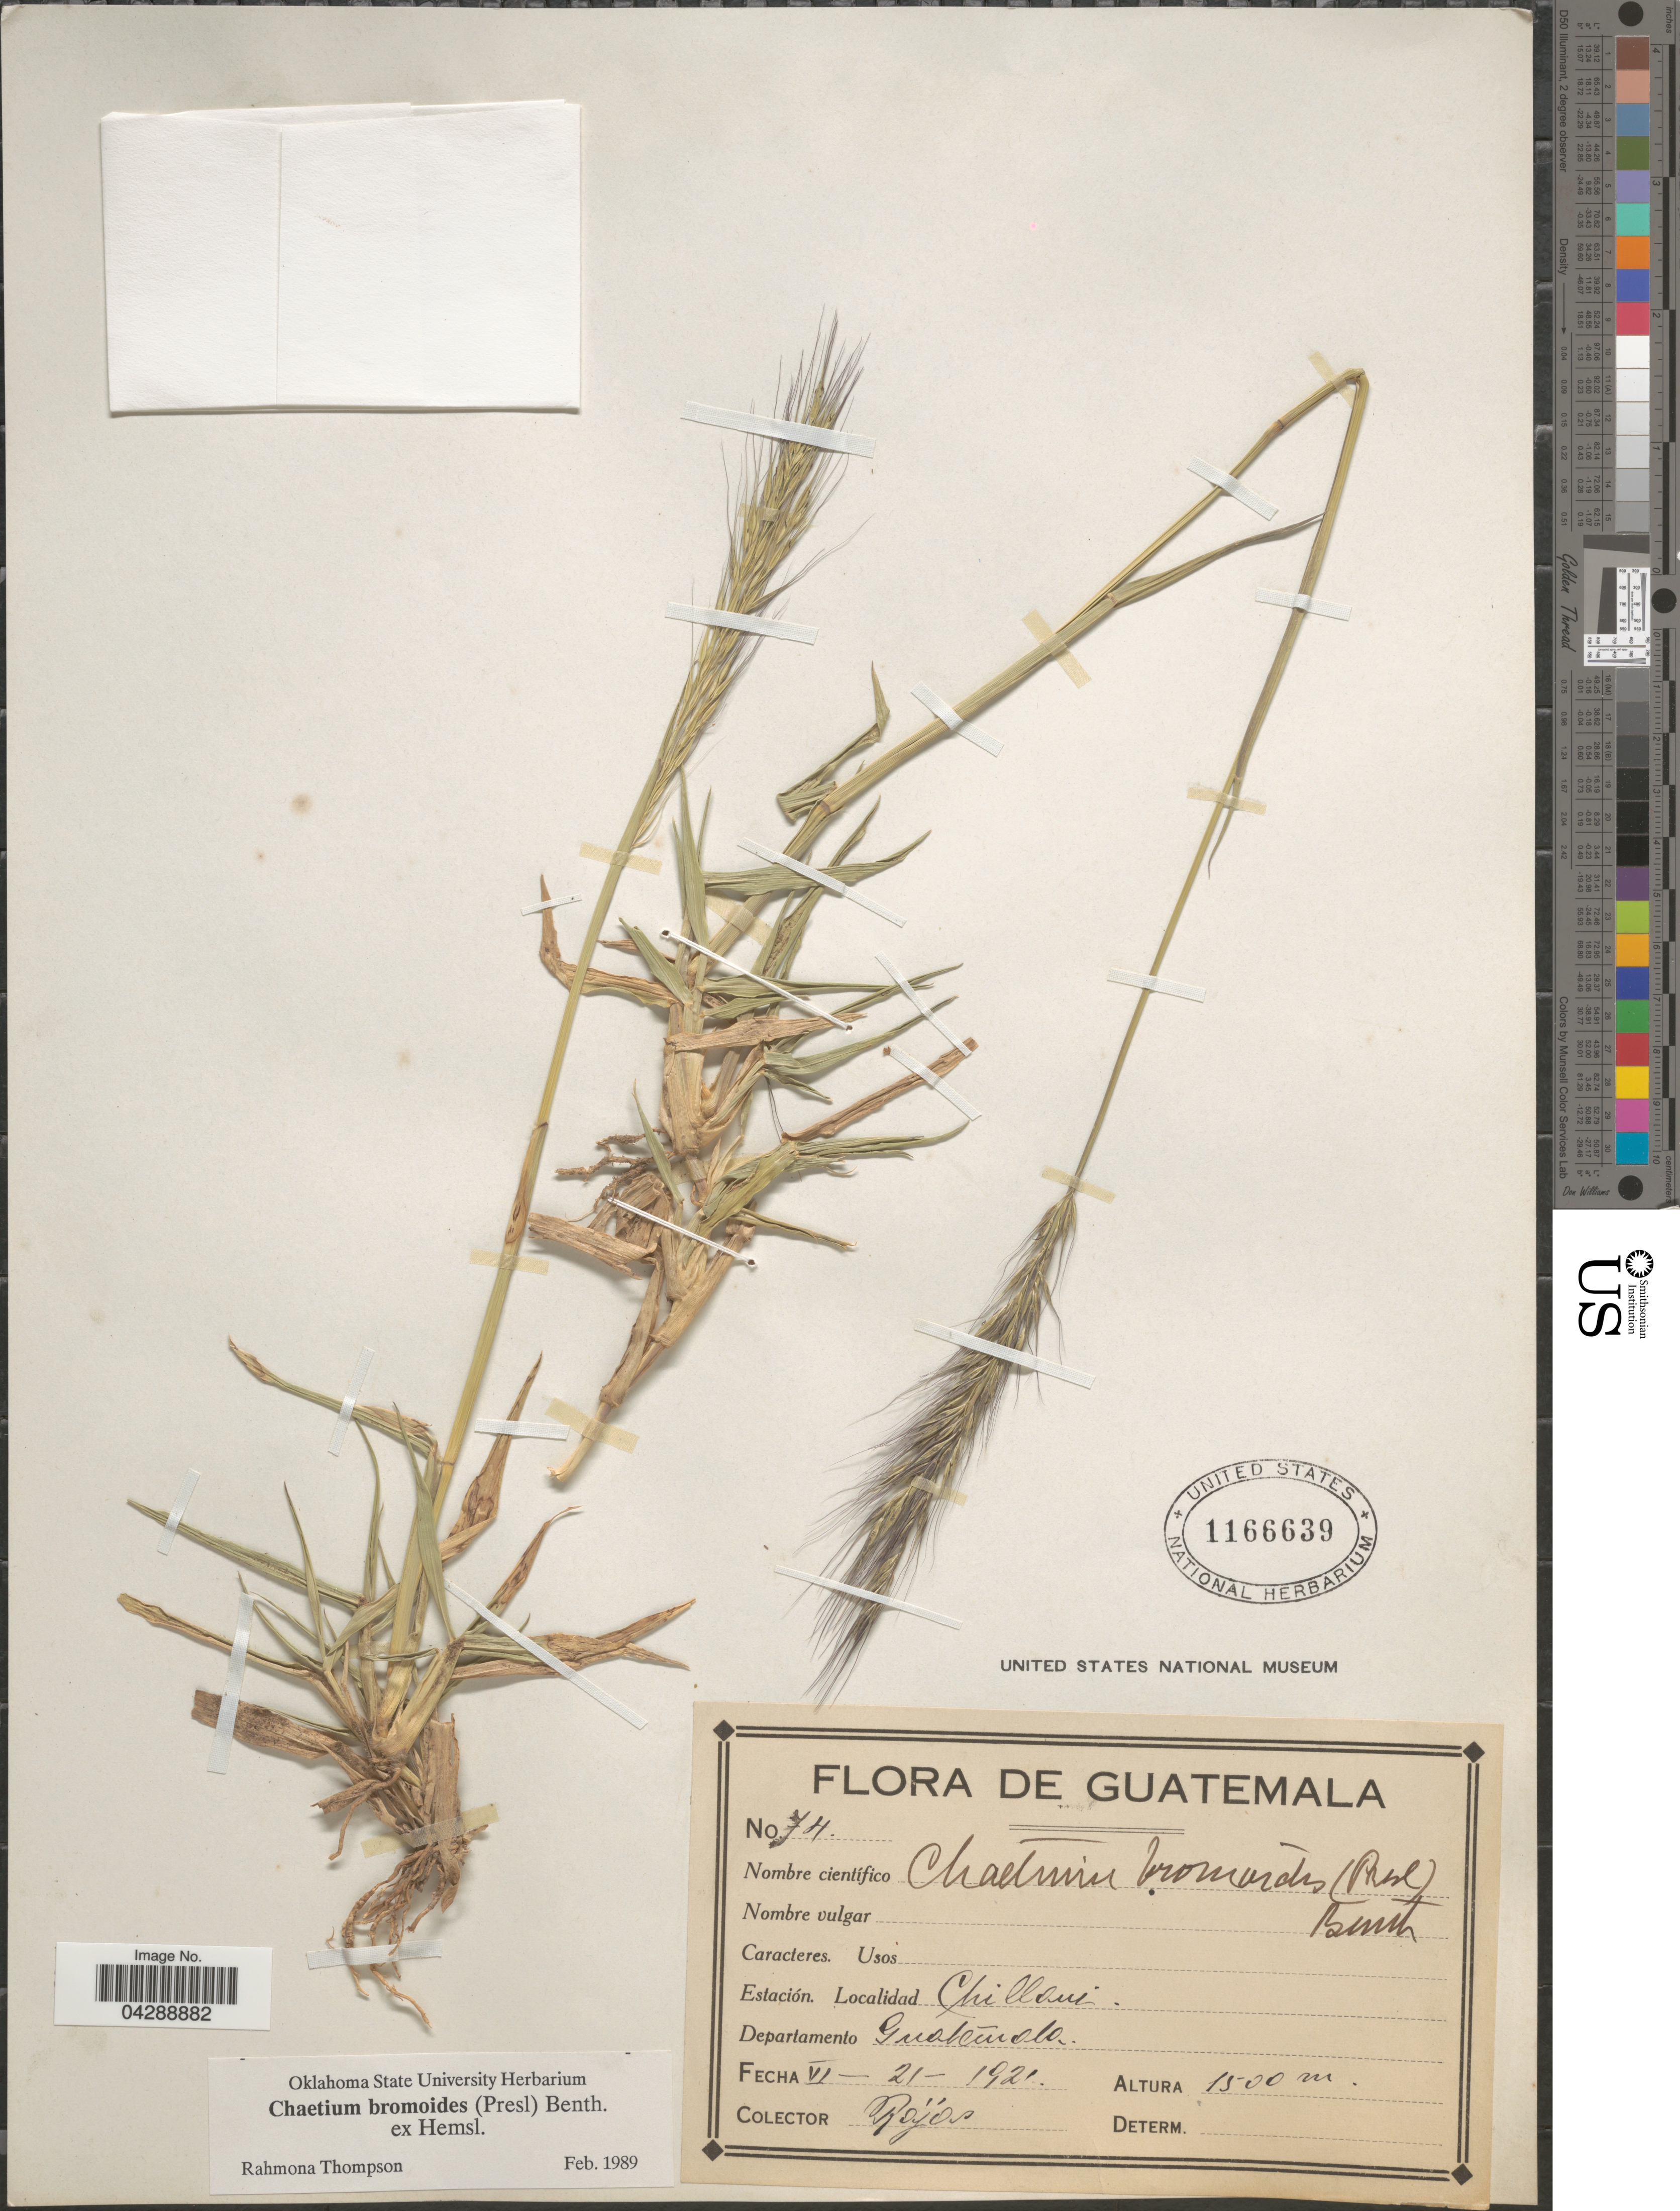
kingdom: Plantae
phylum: Tracheophyta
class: Liliopsida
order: Poales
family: Poaceae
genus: Chaetium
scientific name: Chaetium bromoides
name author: (J. Presl) Benth. ex Hemsl.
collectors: Rójos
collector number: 74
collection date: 1921-06-21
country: Guatemala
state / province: Guatemala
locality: Chillani. Departamento Guatemala.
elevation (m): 1500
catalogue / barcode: US 1166639